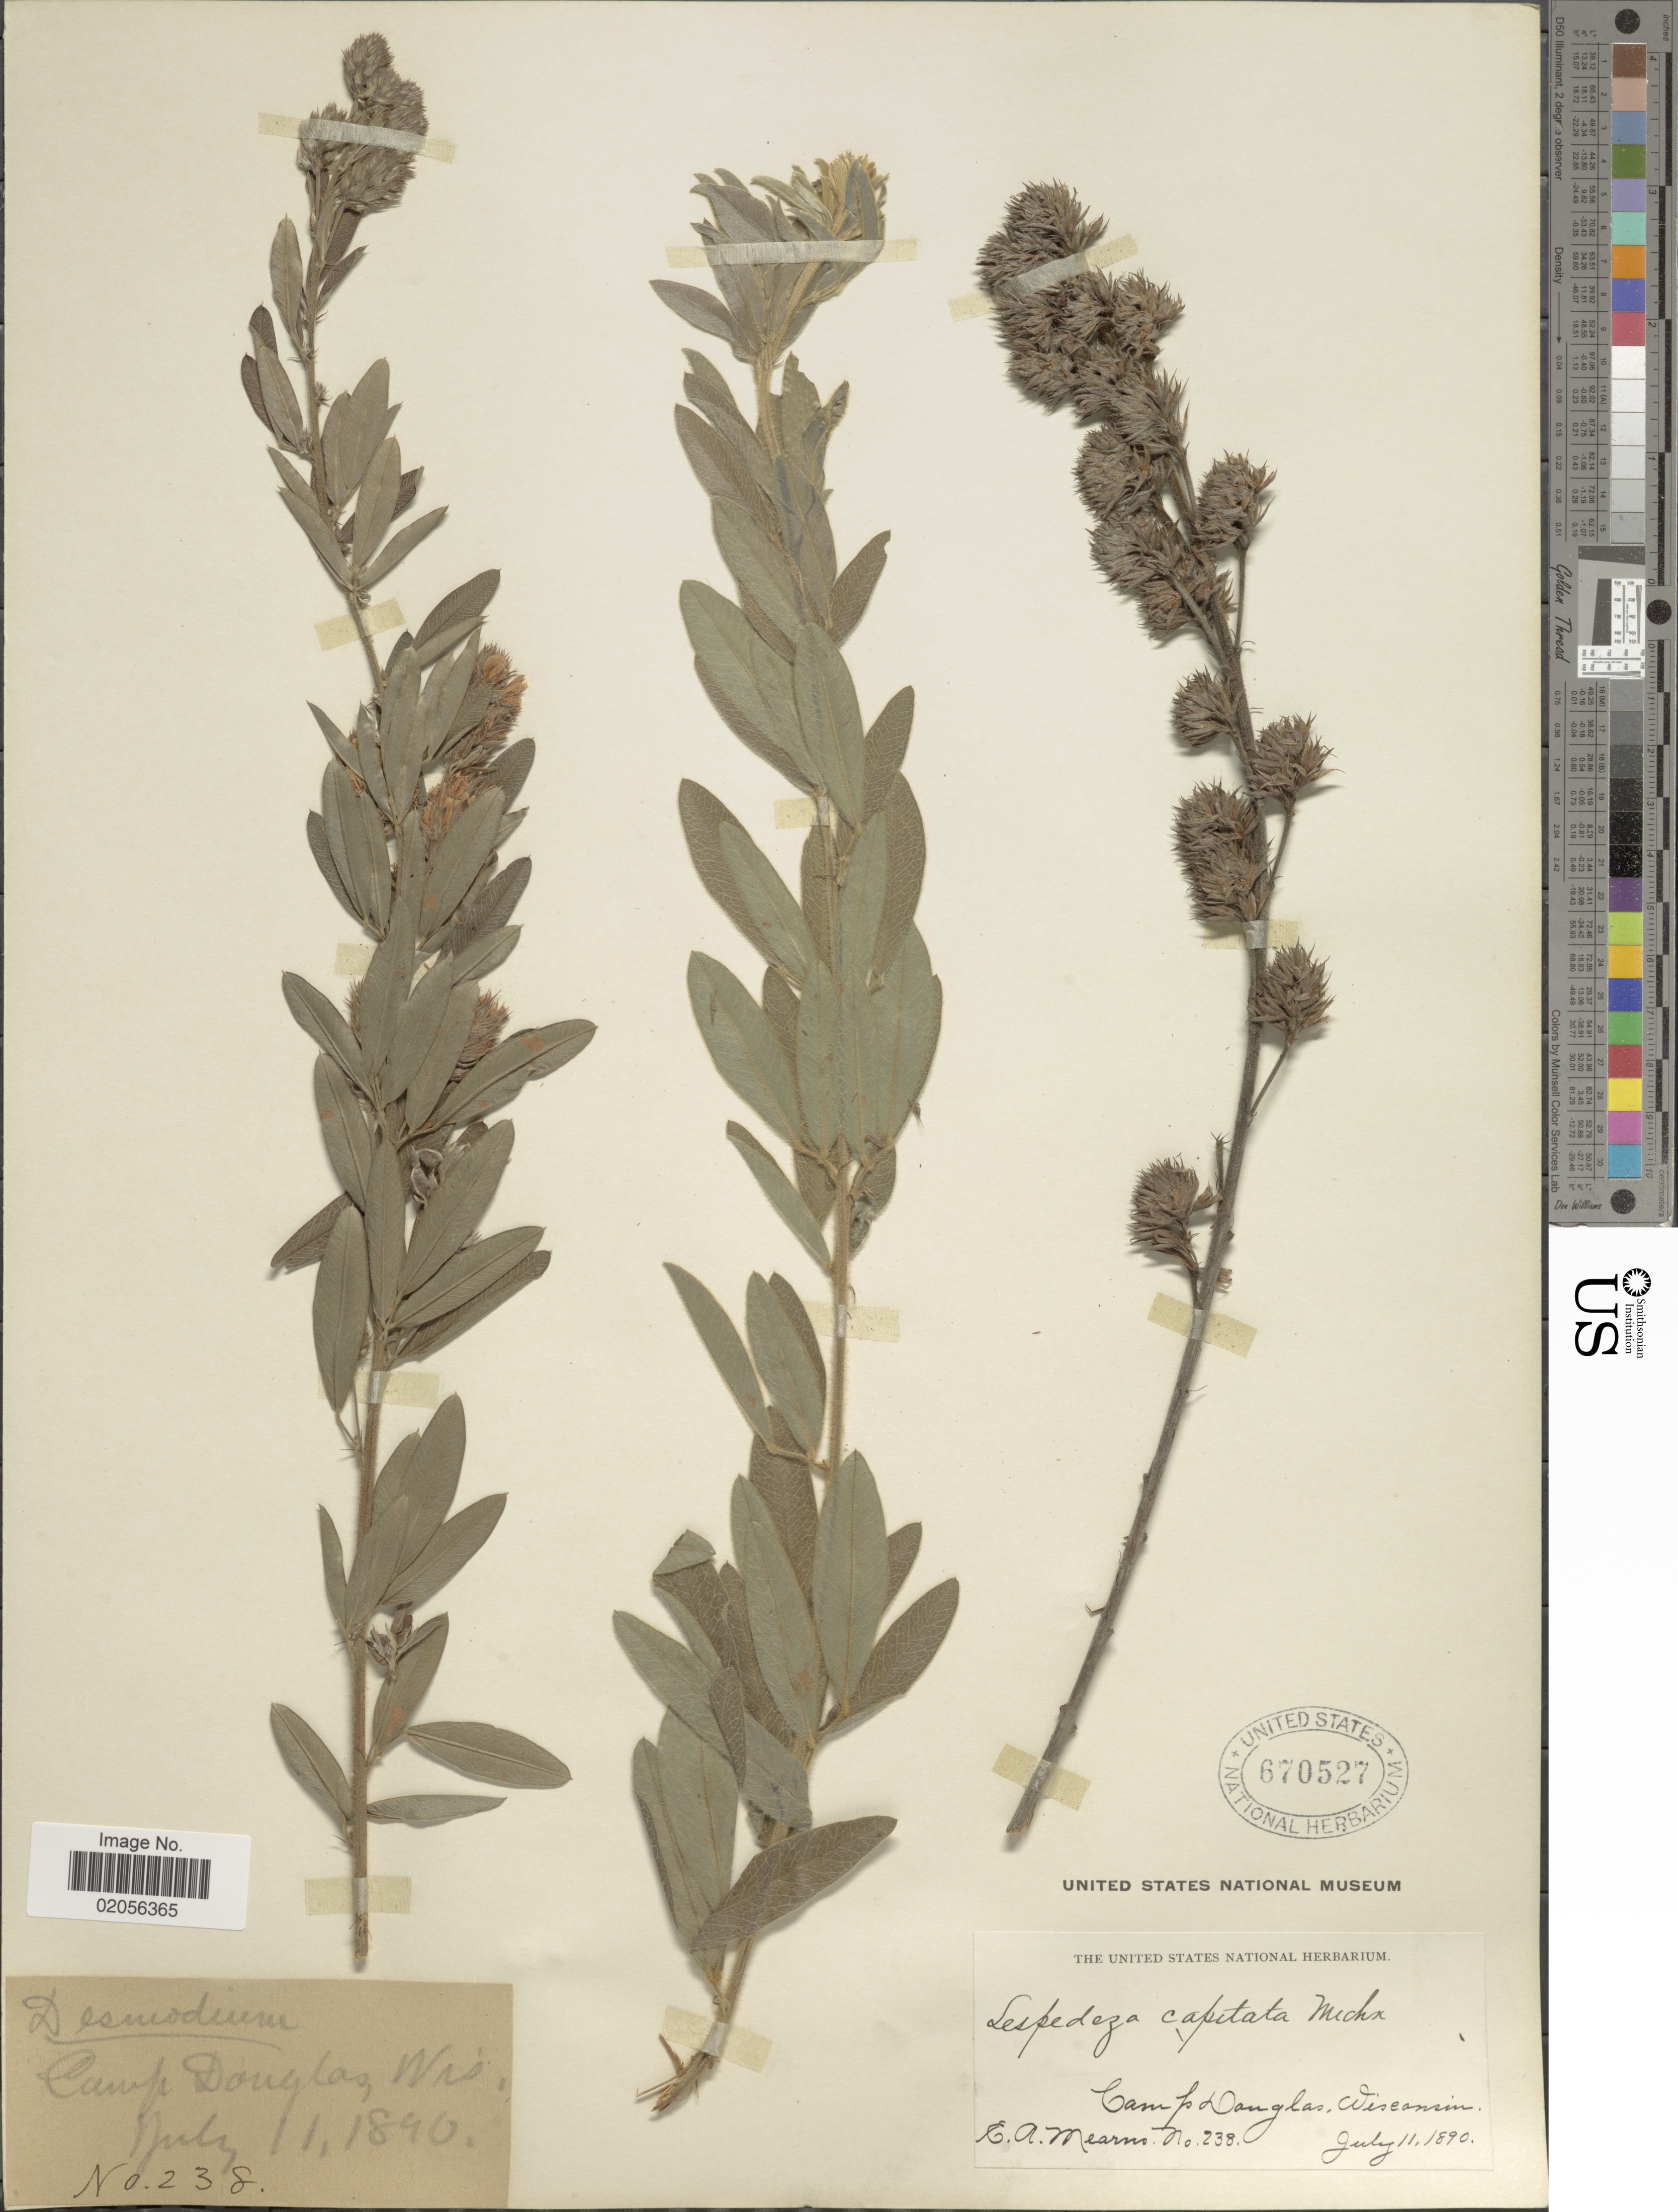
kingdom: Plantae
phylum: Tracheophyta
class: Magnoliopsida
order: Fabales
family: Fabaceae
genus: Lespedeza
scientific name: Lespedeza capitata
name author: Michx.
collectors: E. A. Mearns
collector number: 238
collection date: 1890-07-11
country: United States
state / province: Wisconsin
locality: Camp Douglas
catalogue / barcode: US 670527